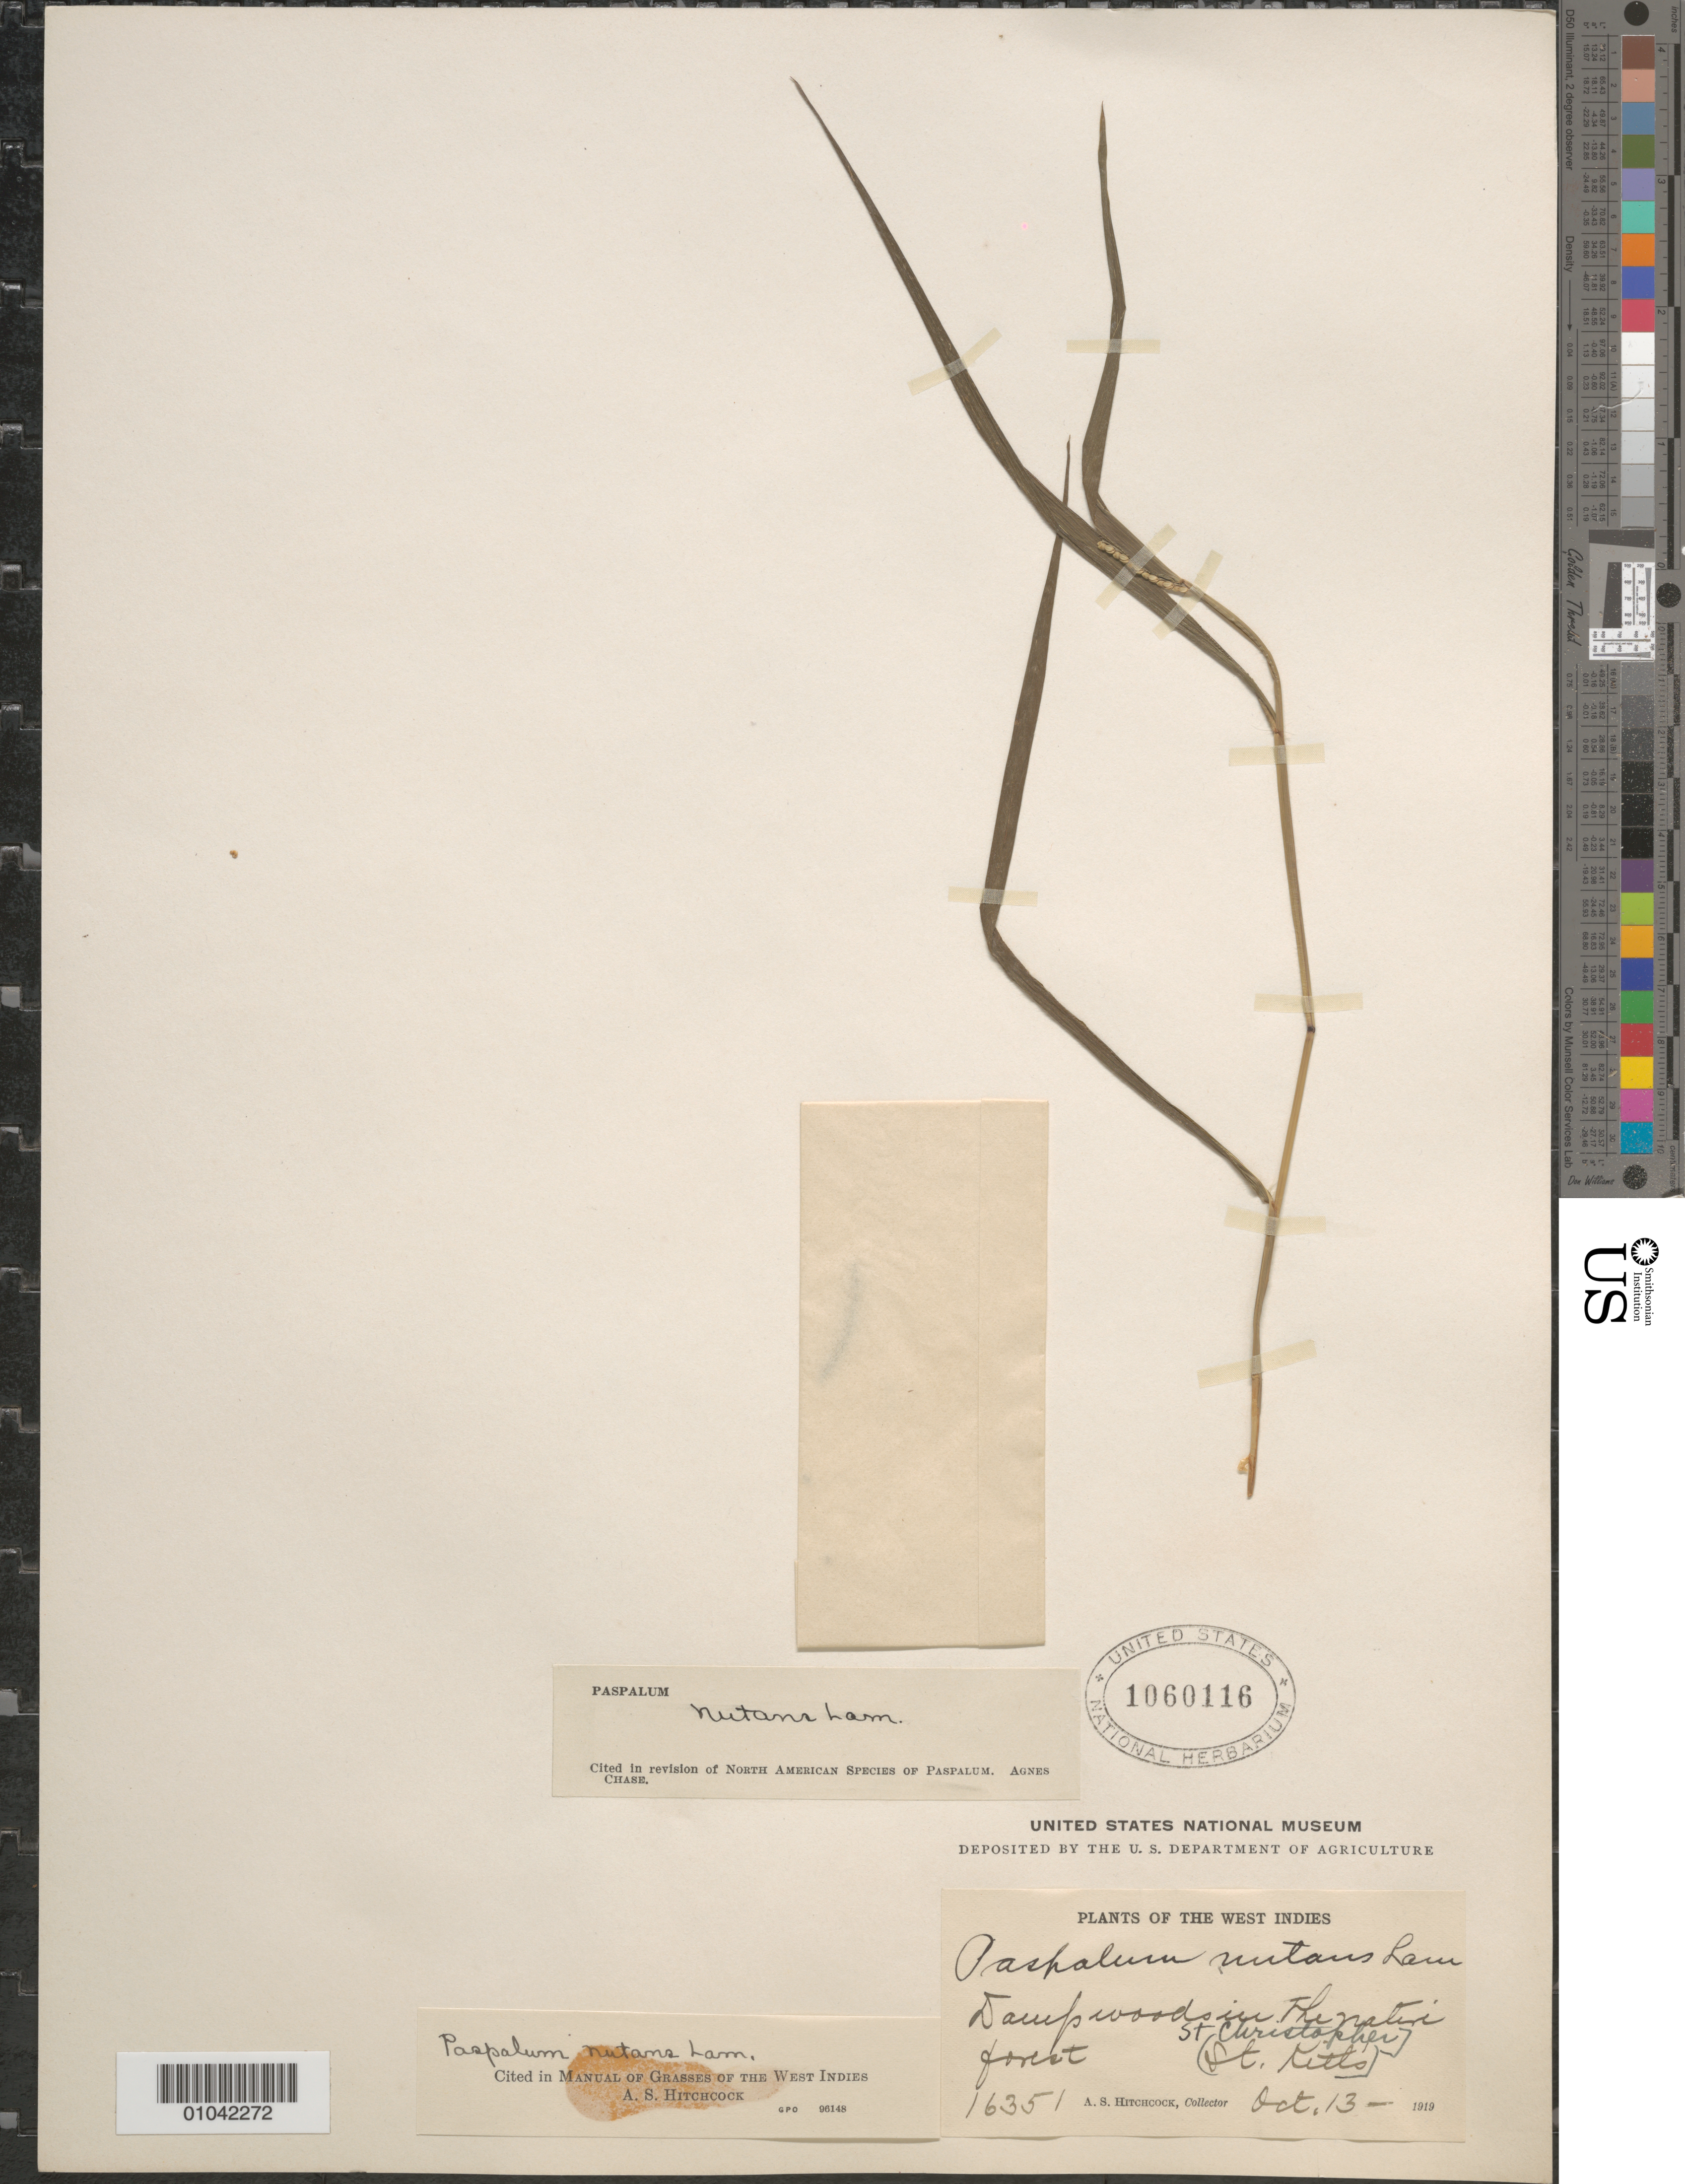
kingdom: Plantae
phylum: Tracheophyta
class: Liliopsida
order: Poales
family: Poaceae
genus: Paspalum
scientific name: Paspalum nutans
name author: Lam.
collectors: A. S. Hitchcock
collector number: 16351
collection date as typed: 13 Oct 1919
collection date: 1919-10-13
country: St. Christopher-Nevis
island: St. Christopher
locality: St. Christopher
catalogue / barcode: US 1060116